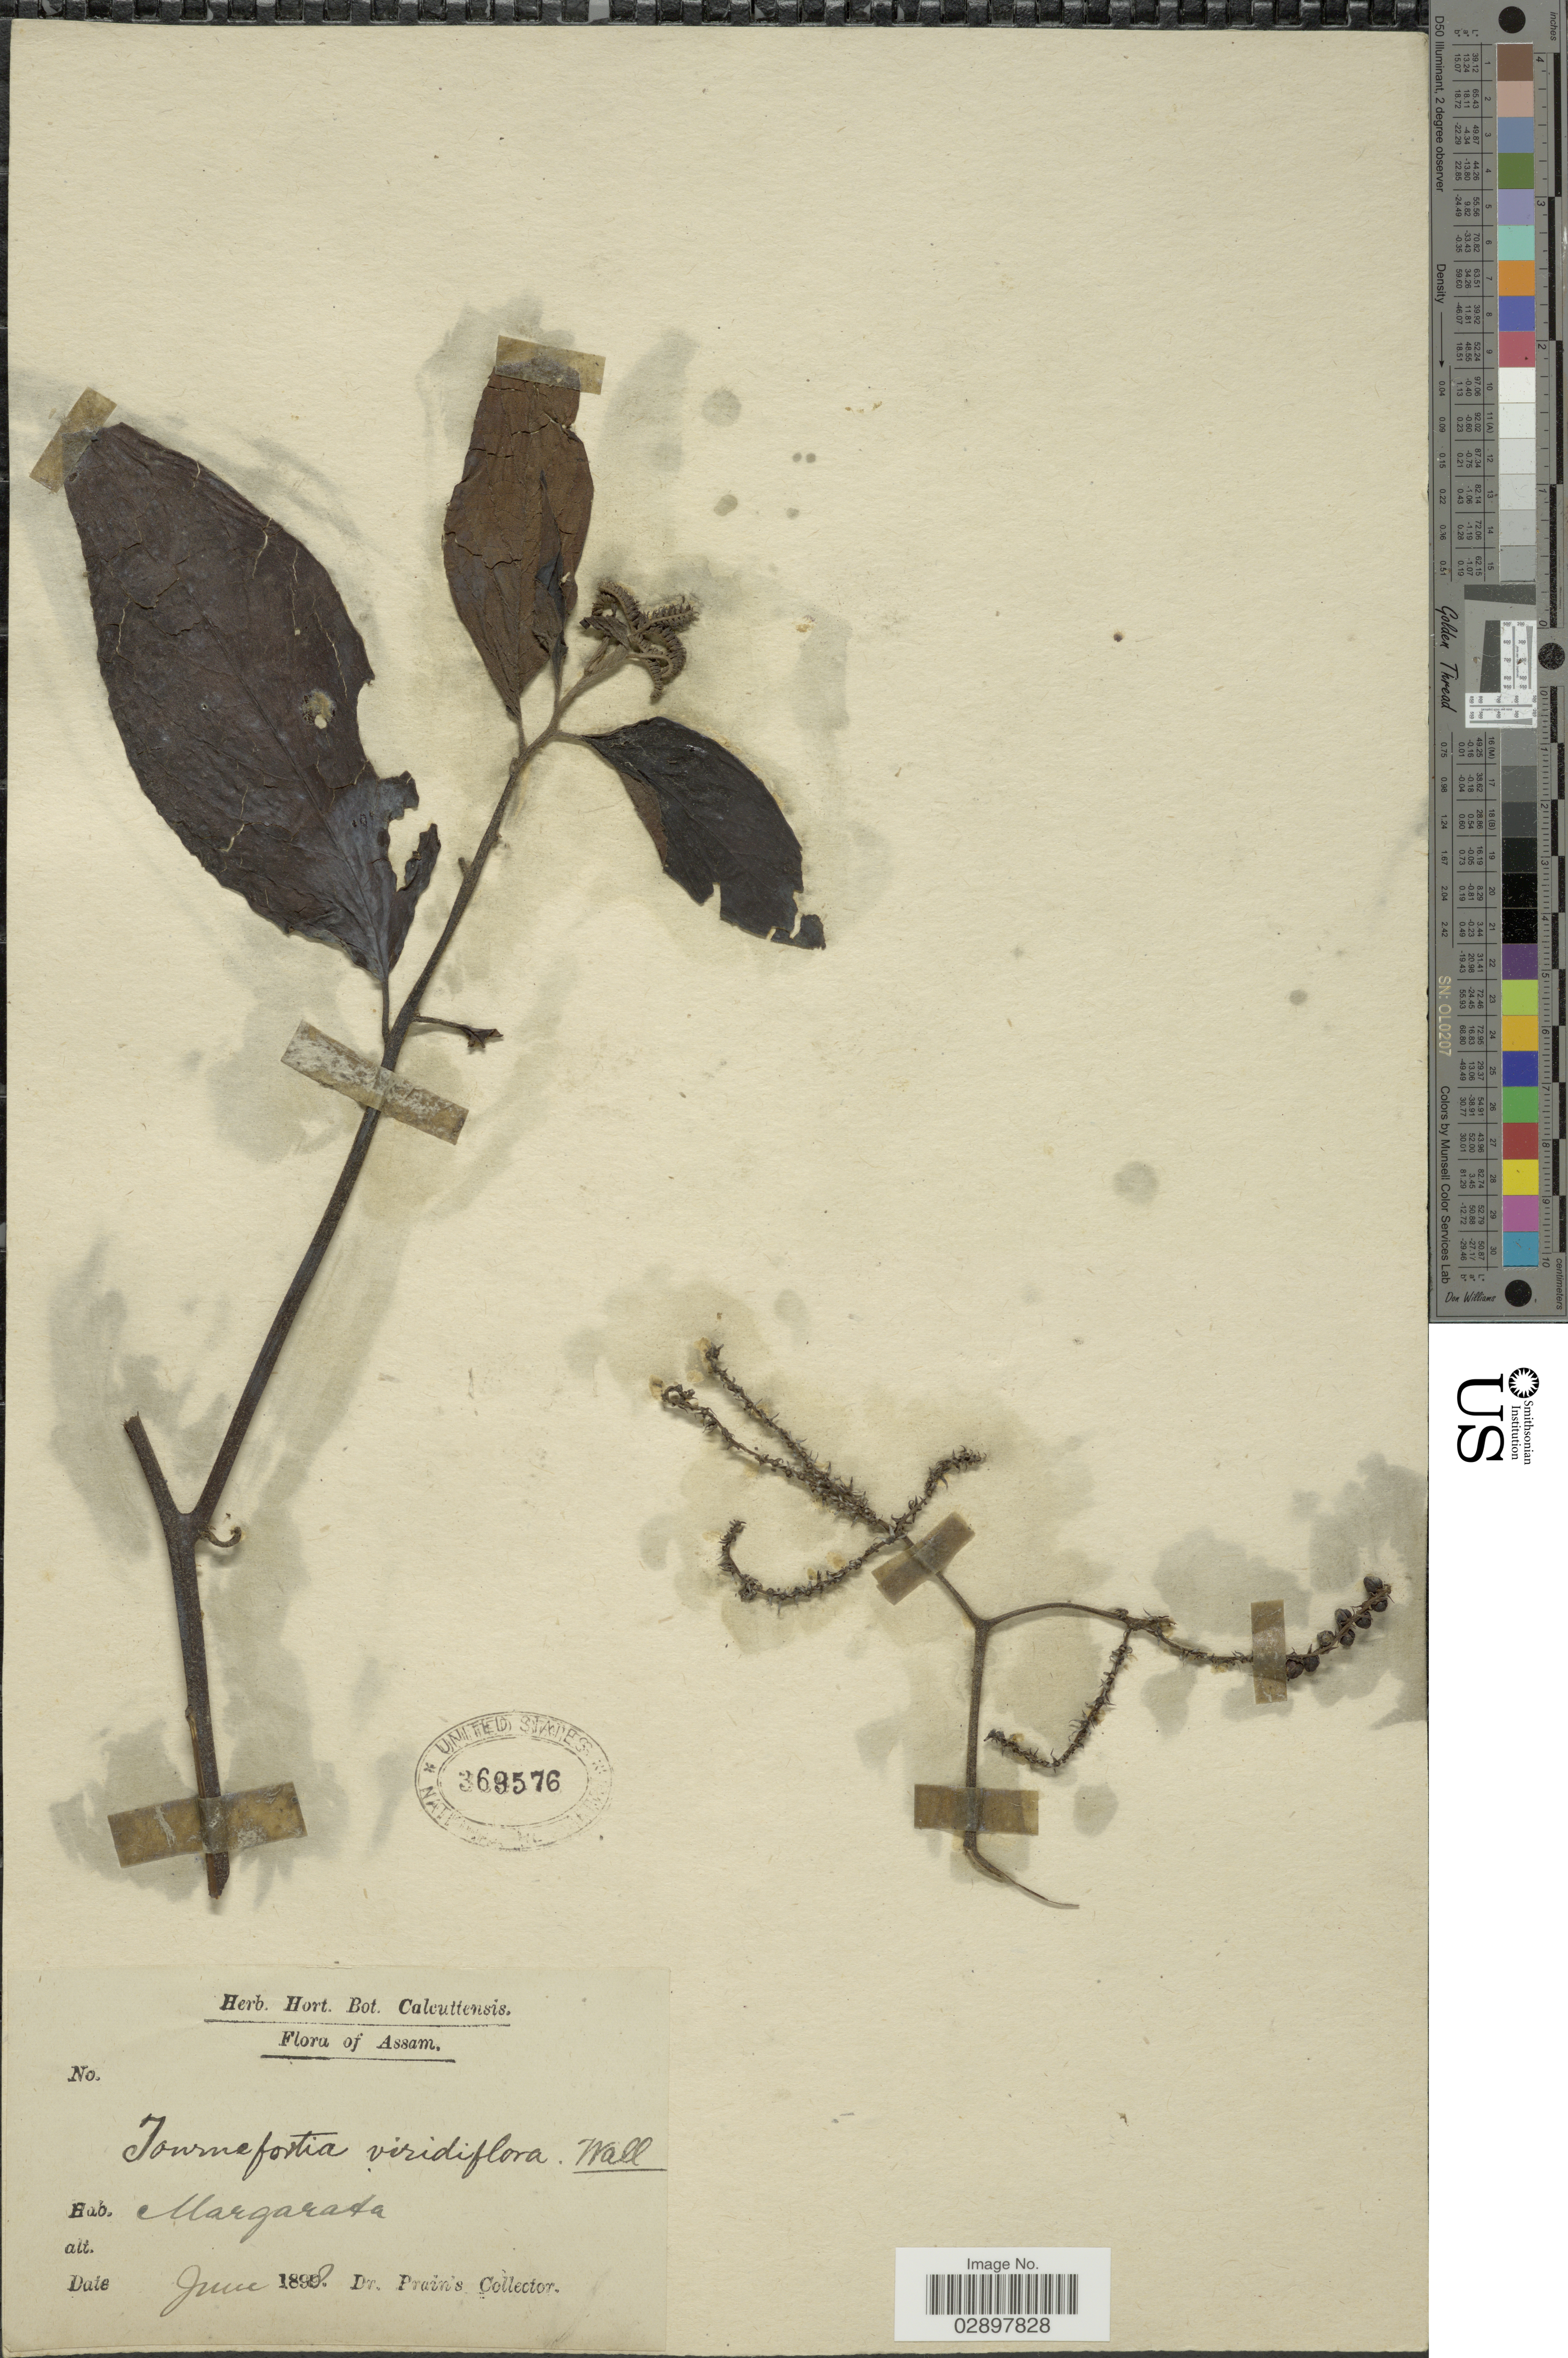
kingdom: Plantae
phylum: Tracheophyta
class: Magnoliopsida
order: Boraginales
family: Heliotropiaceae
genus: Tournefortia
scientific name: Tournefortia viridiflora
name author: Wall.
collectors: Dr. Prain's collector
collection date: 1898-06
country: India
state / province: Assam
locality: Margarata.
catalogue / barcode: US 369576